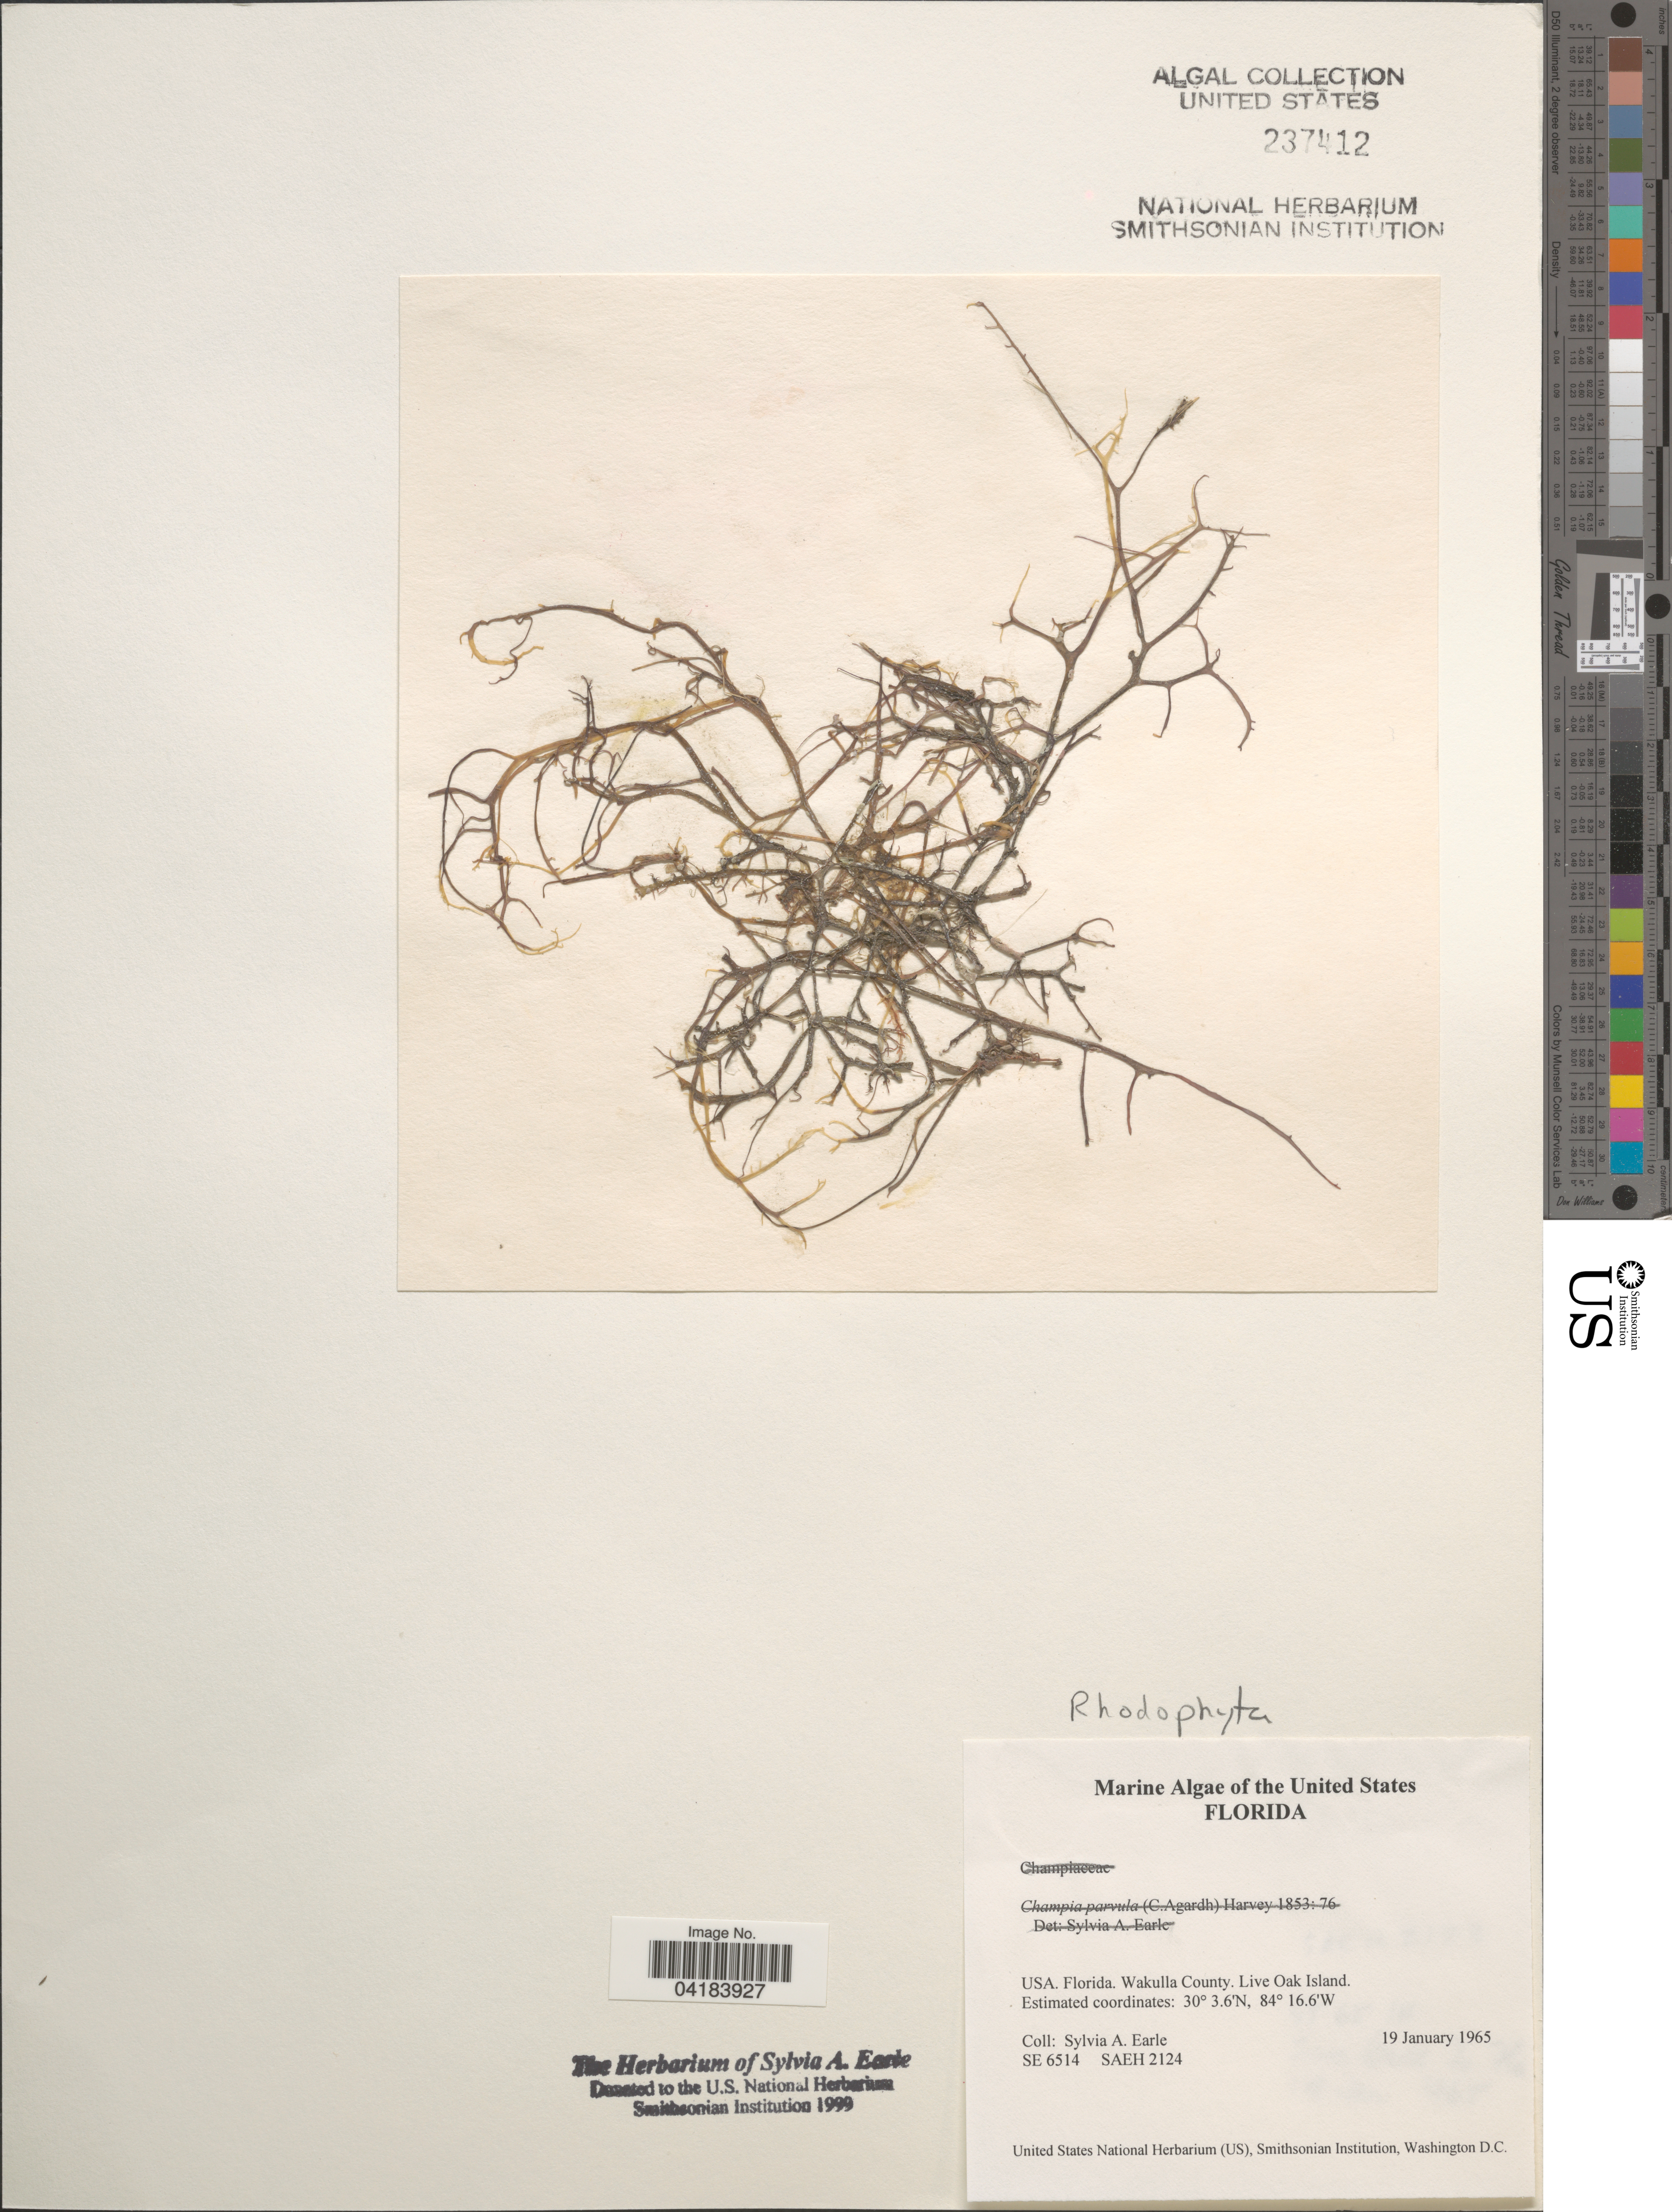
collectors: S. A. Earle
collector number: SE6514/SAEH2124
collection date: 1965-01-19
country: United States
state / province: Florida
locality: Wakulla County. Live Oak Island.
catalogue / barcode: US 237412